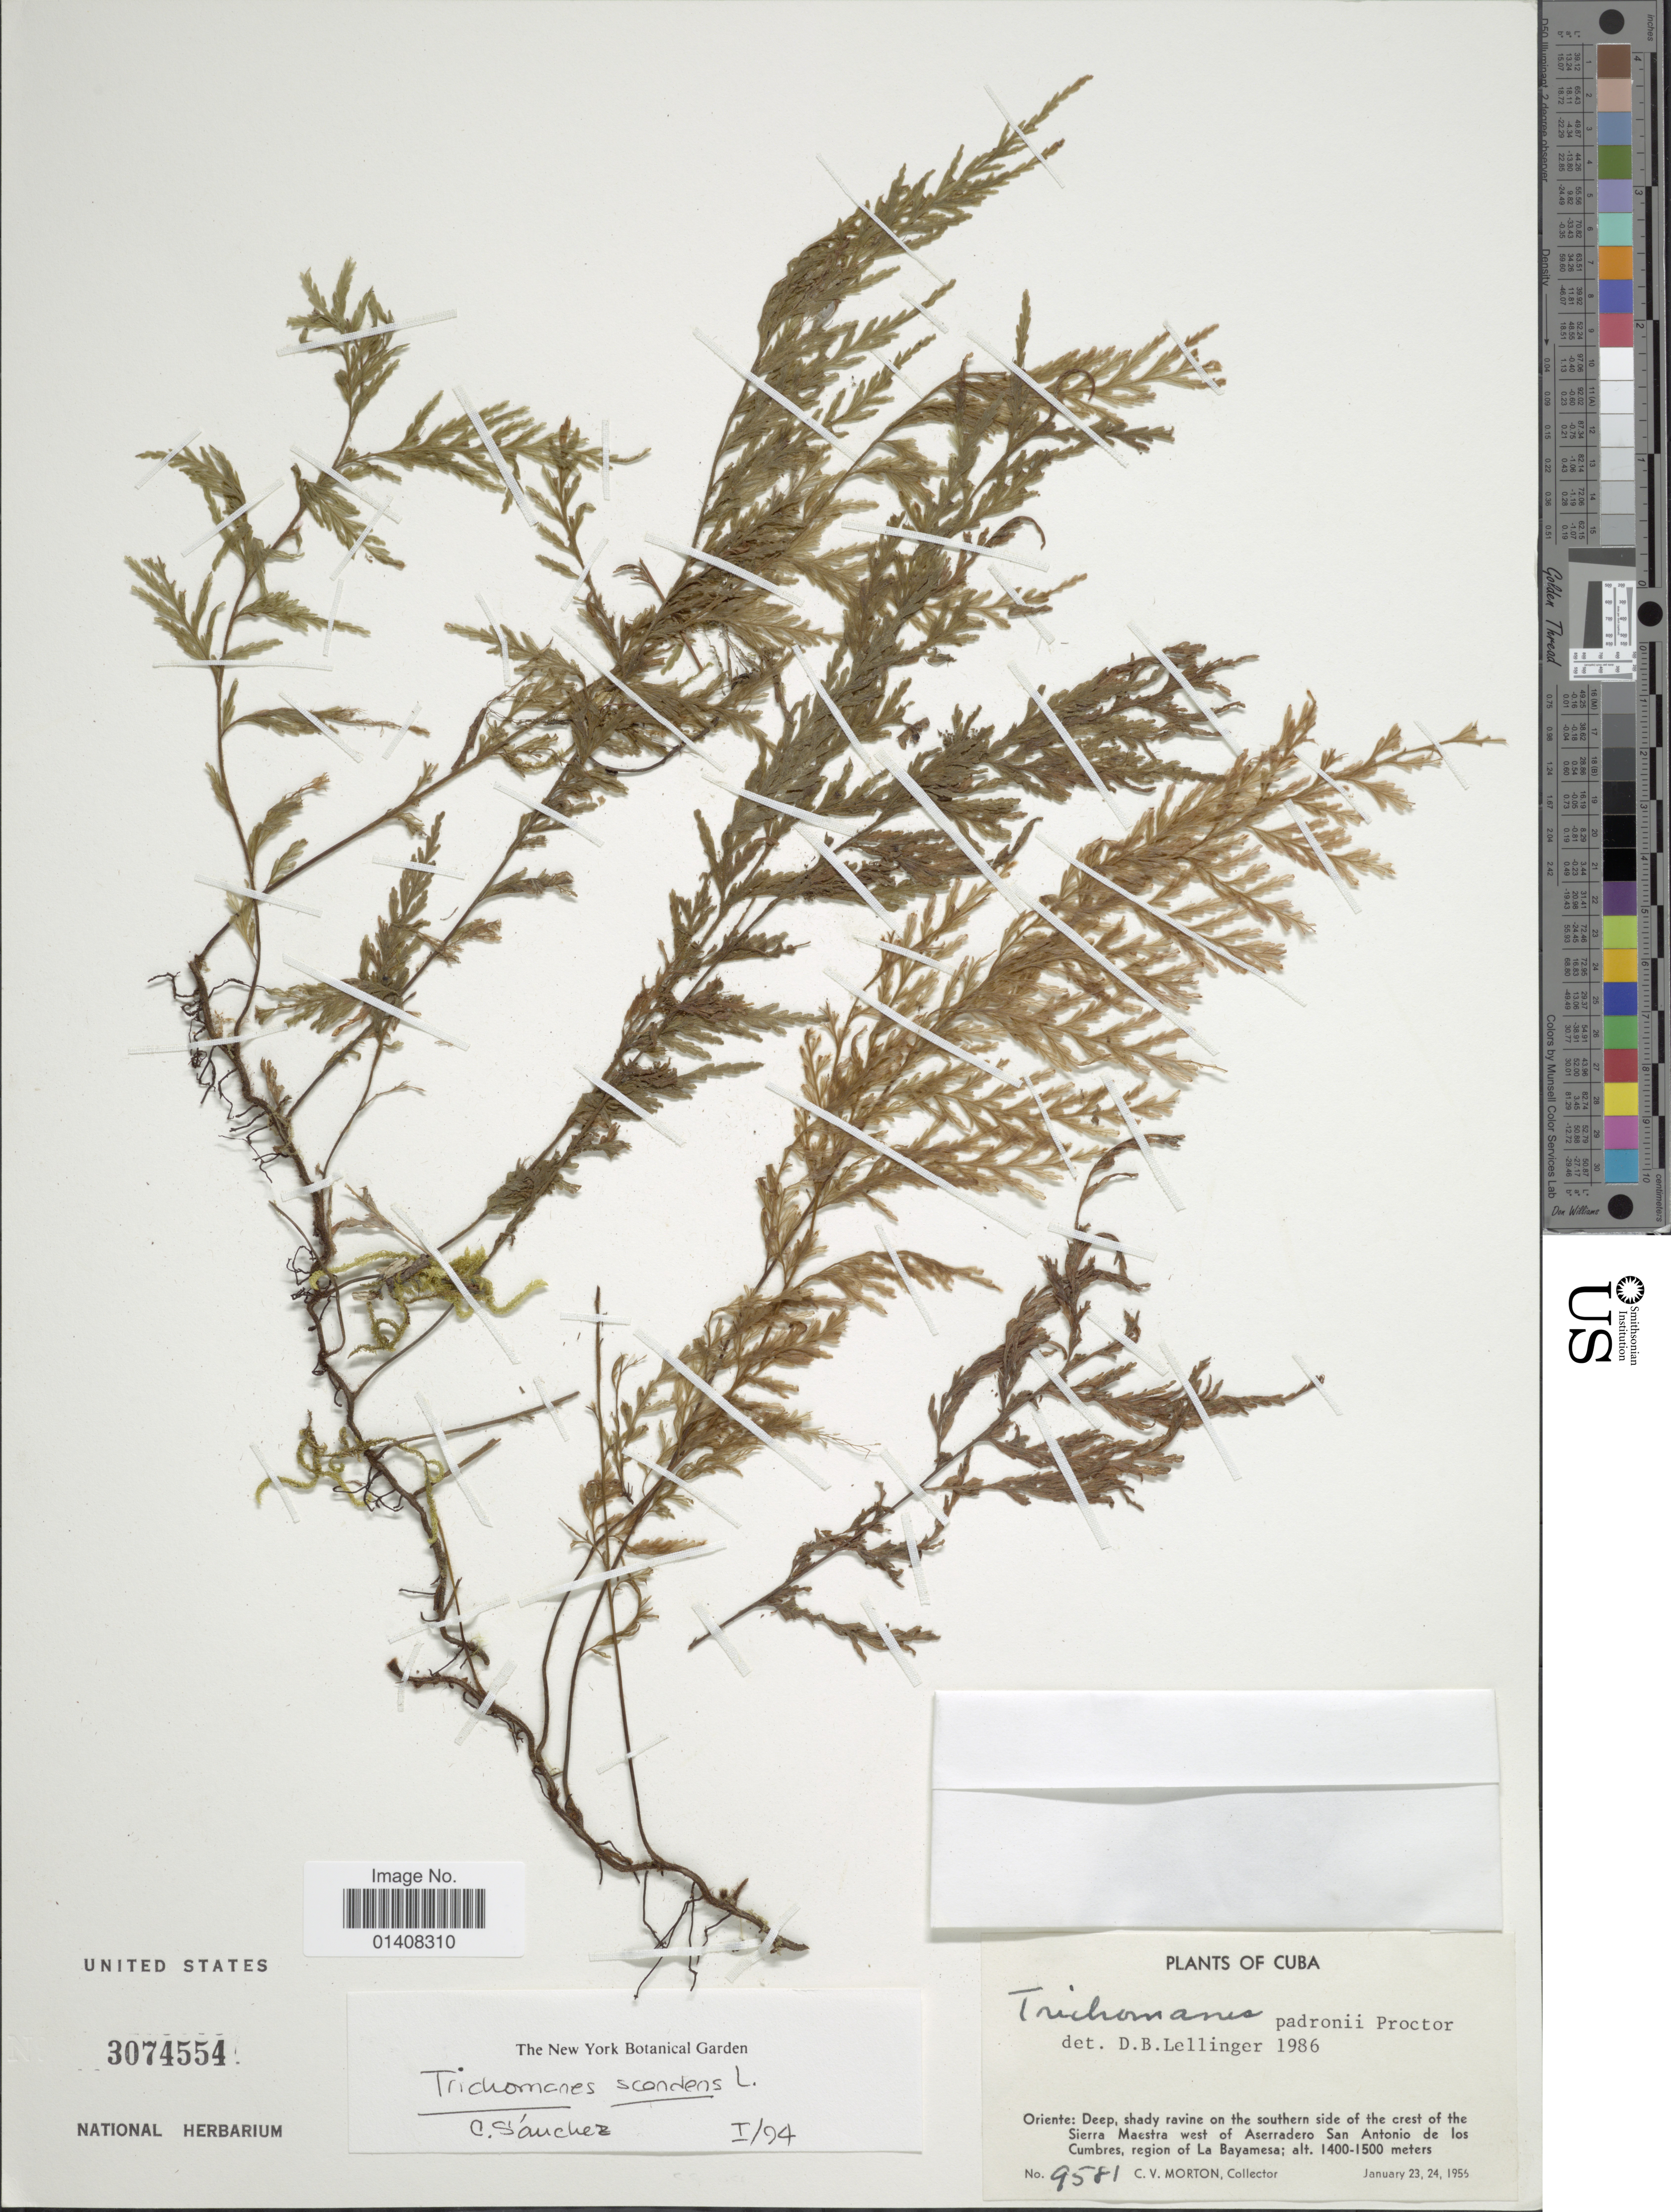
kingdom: Plantae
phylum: Tracheophyta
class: Polypodiopsida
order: Hymenophyllales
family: Hymenophyllaceae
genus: Trichomanes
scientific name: Trichomanes scandens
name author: L.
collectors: C. V. Morton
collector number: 9581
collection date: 1955-01-23/1955-01-24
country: Cuba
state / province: Oriente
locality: Sierra Maestra west of Aserradero San Antonio de los Cumbres region of la Bayamesa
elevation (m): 1400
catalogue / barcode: US 3074554